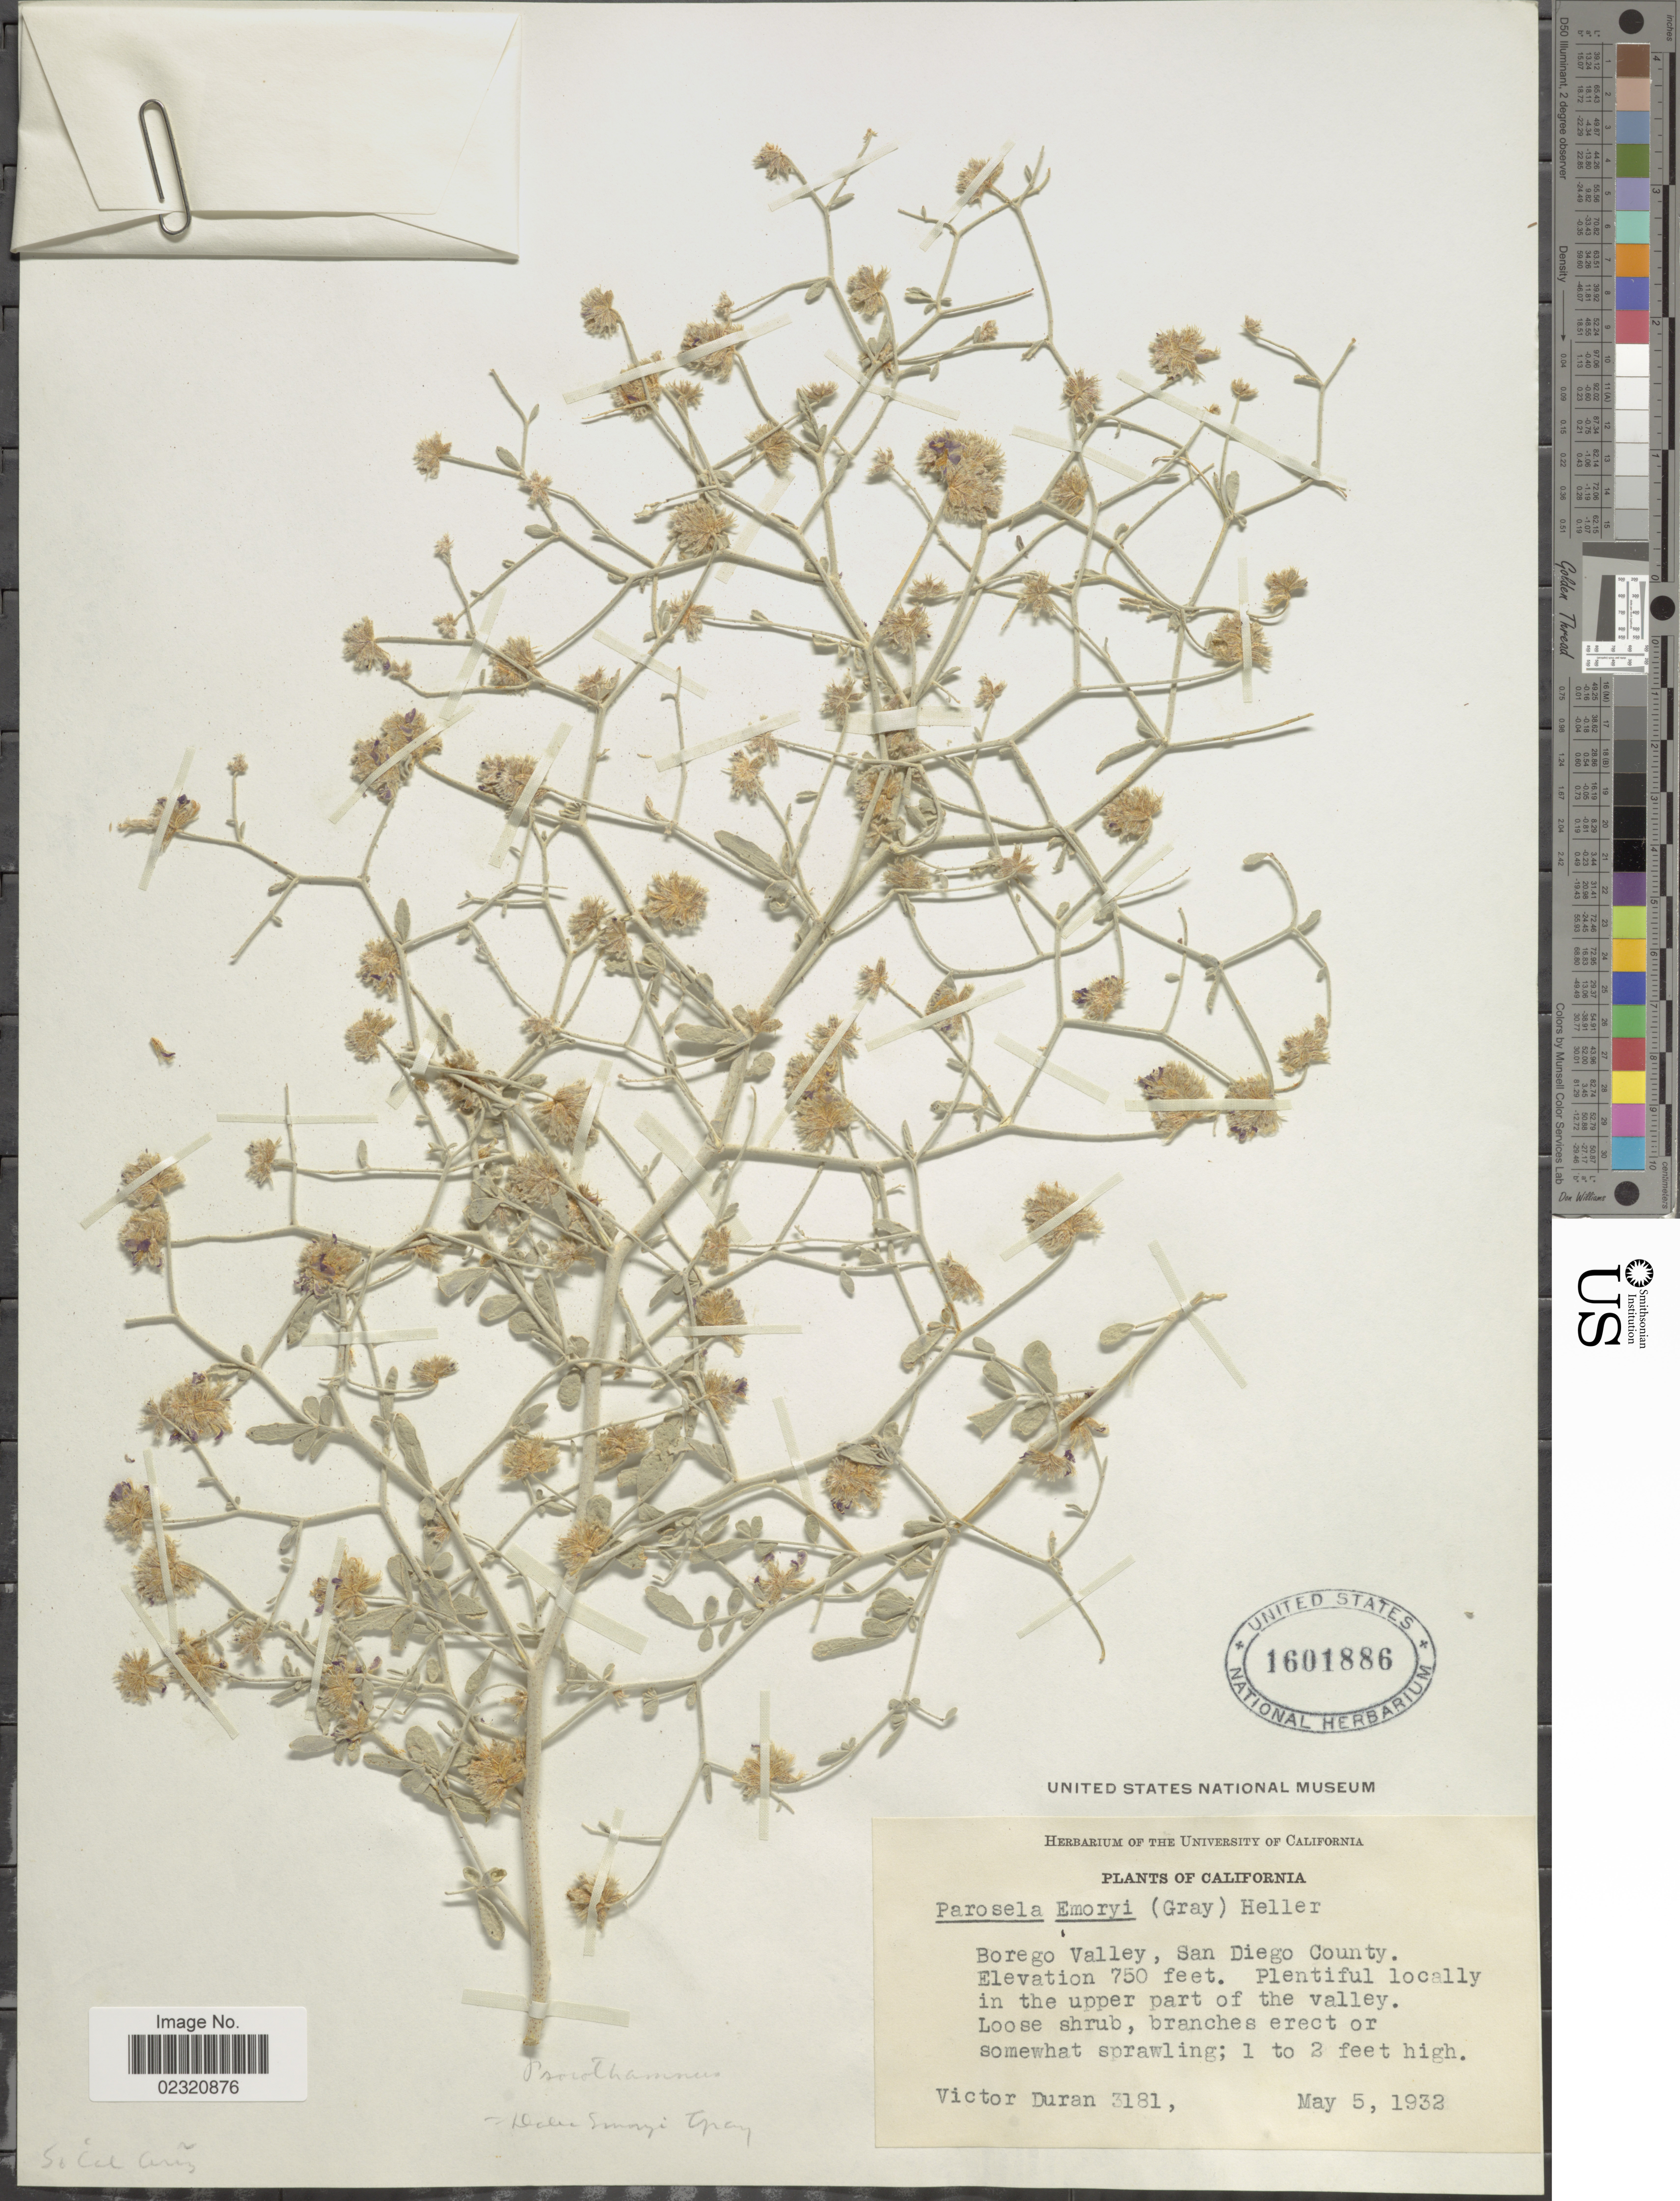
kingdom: Plantae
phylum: Tracheophyta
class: Magnoliopsida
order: Fabales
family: Fabaceae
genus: Psorothamnus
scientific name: Psorothamnus emoryi var. emoryi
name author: (A. Gray) Rydb.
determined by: Strong, M. T., (US), Smithsonian Institution - National Museum of Natural History (UNITED STATES)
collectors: V. Duran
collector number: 3181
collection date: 1932-05-05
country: United States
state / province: California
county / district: San Diego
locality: Borego Valley, San Diego County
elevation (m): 229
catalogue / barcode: US 1601886